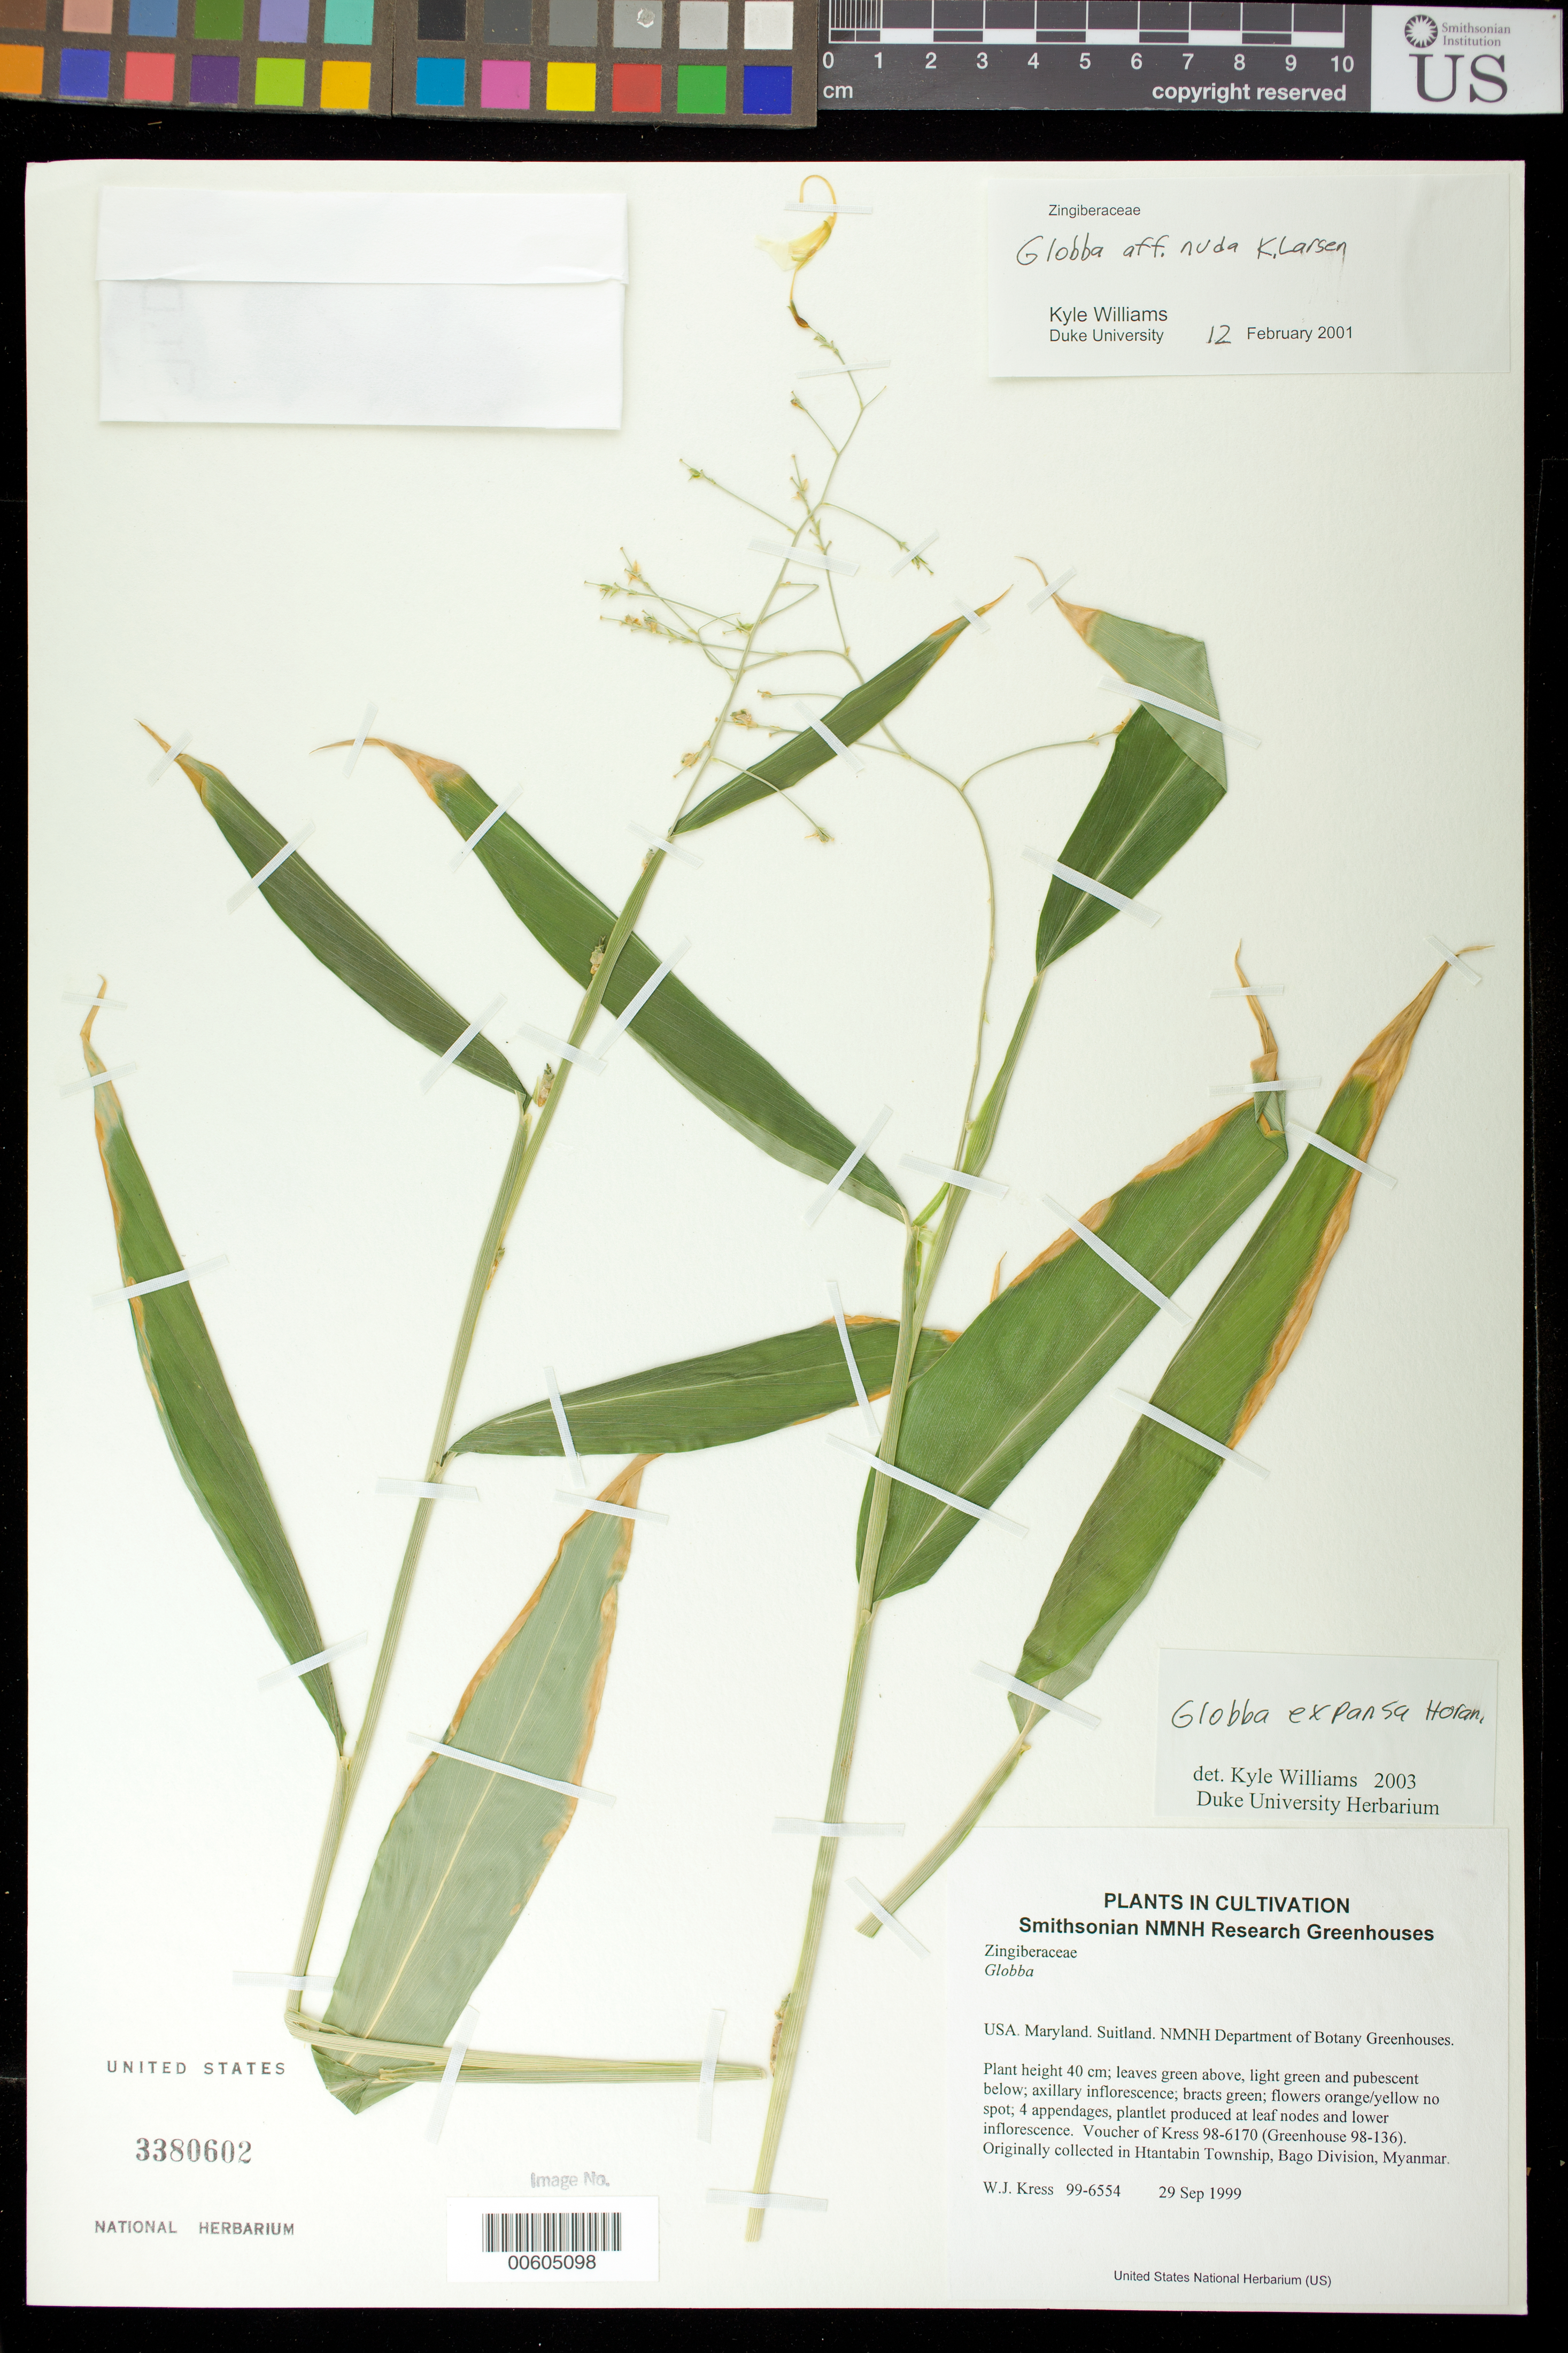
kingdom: Plantae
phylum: Tracheophyta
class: Liliopsida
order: Zingiberales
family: Zingiberaceae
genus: Globba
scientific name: Globba expansa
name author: Wall.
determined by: Williams, K. J.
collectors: W. J. Kress & M. Bordelon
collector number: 99-6554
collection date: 1999-09-29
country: United States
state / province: Maryland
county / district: Prince George's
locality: NMNH Botany Research Greenhouses. Suitland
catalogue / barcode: US 3380602